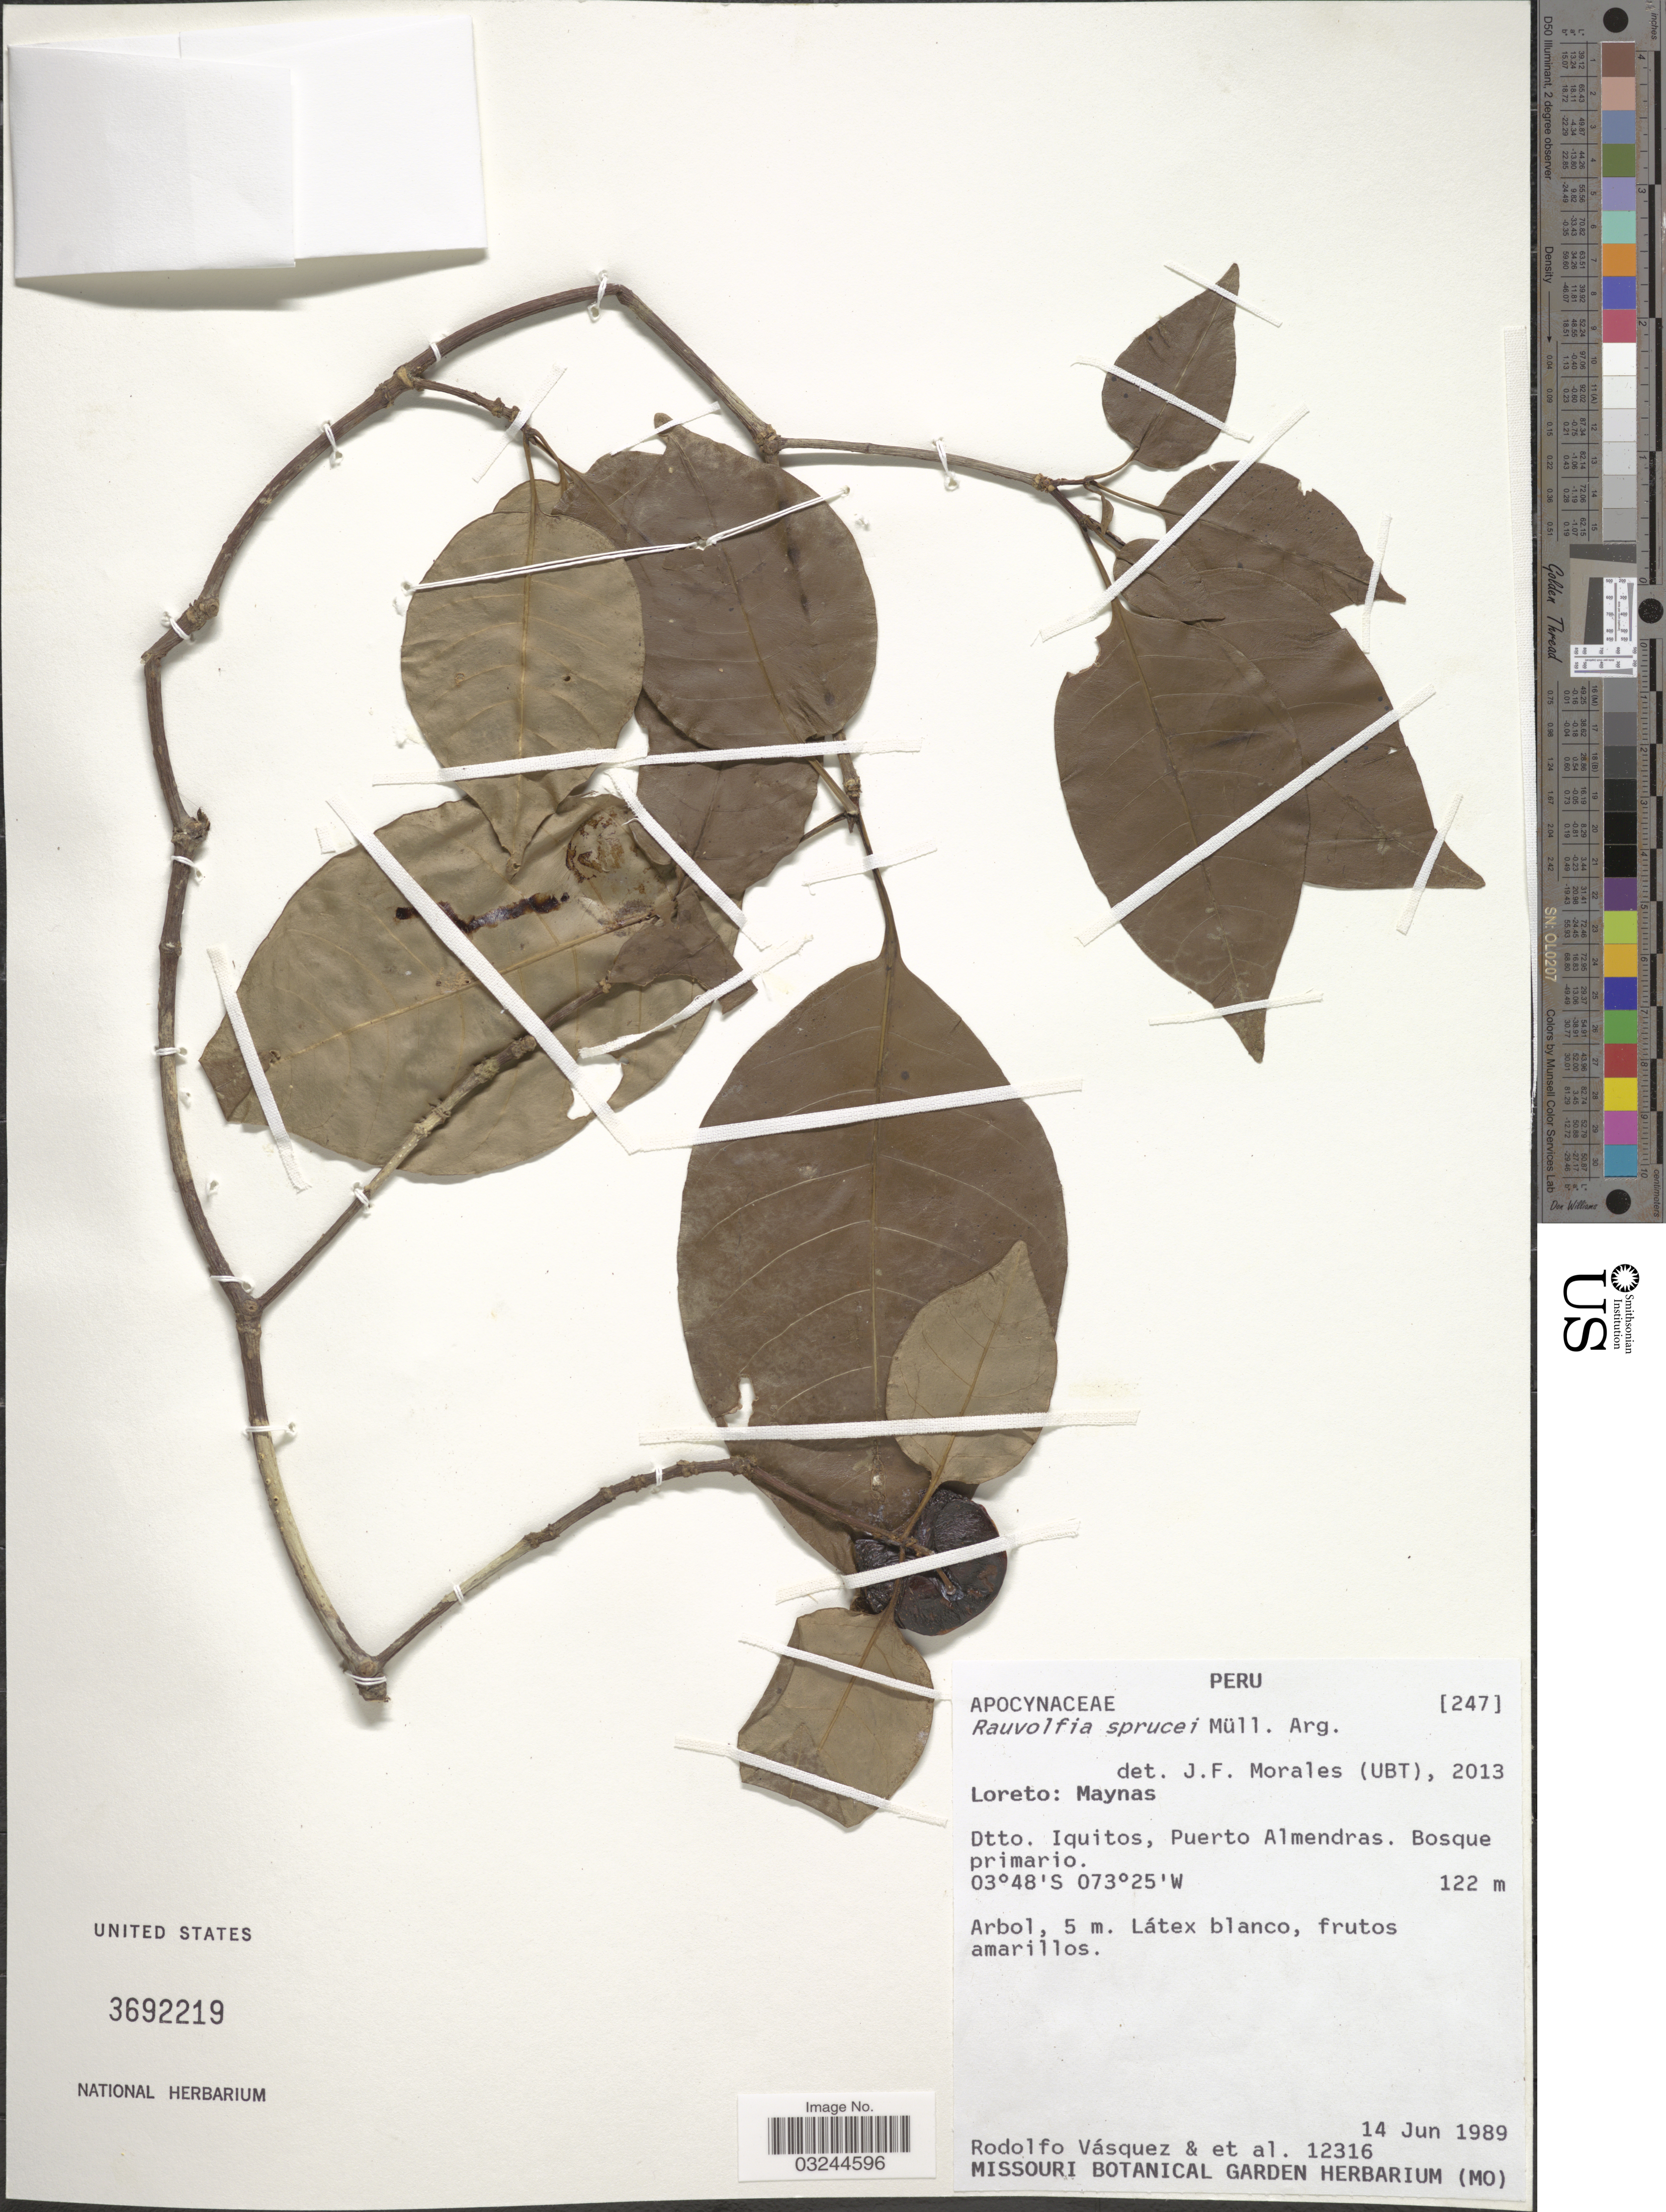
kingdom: Plantae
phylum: Tracheophyta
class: Magnoliopsida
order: Gentianales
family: Apocynaceae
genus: Rauvolfia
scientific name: Rauvolfia sprucei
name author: Müll. Arg.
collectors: R. Vásquez & et al.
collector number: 12316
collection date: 1989-06-14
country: Peru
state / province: Loreto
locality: Maynas. Dtto. Iquitos, Puerto Almendras.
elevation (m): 122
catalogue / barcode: US 3692219